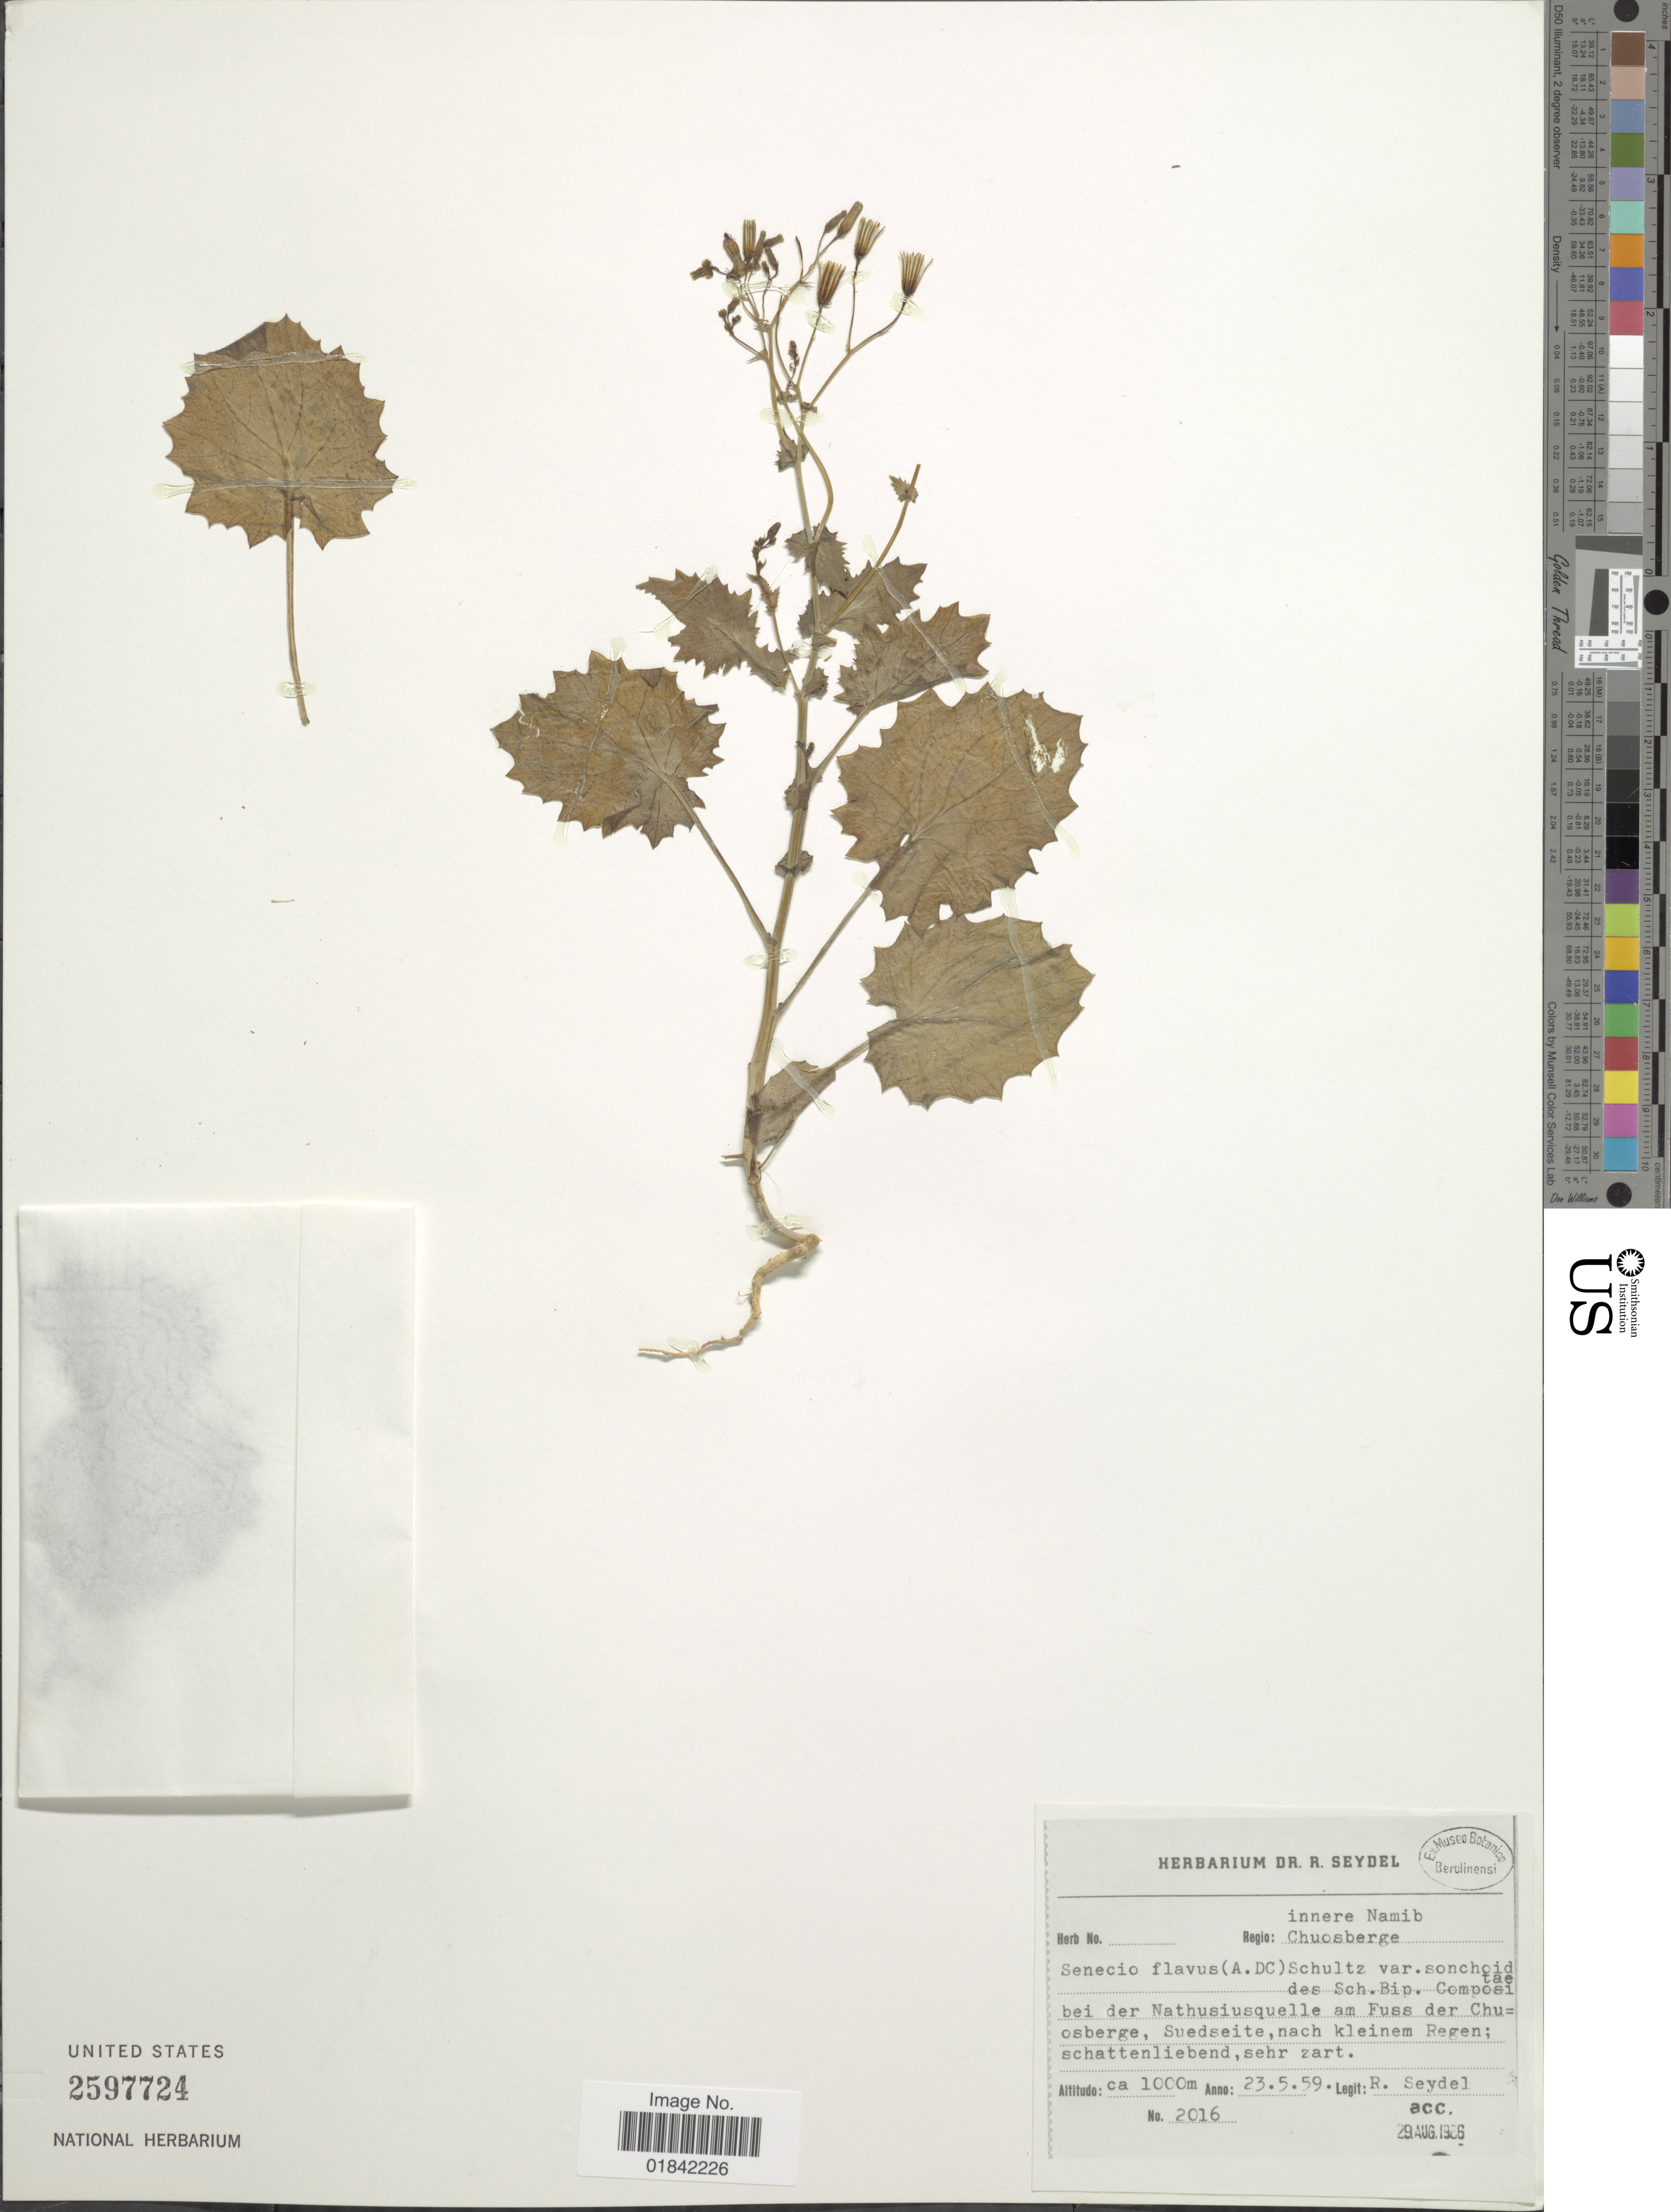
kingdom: Plantae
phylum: Tracheophyta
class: Magnoliopsida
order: Asterales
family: Asteraceae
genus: Senecio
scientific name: Senecio flavus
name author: (Decne.) Sch. Bip.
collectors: R. Seydel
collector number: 2016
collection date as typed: Transcribed d/m/y: 23/5/59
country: Namibia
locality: Innere Namib Chuosberge, bei der Nathusiusquelle am Fuss der Chuosberge, Suedseite, nach kleinem Regen; schattenliebend, sehr zart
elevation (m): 1000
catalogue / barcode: US 2597724